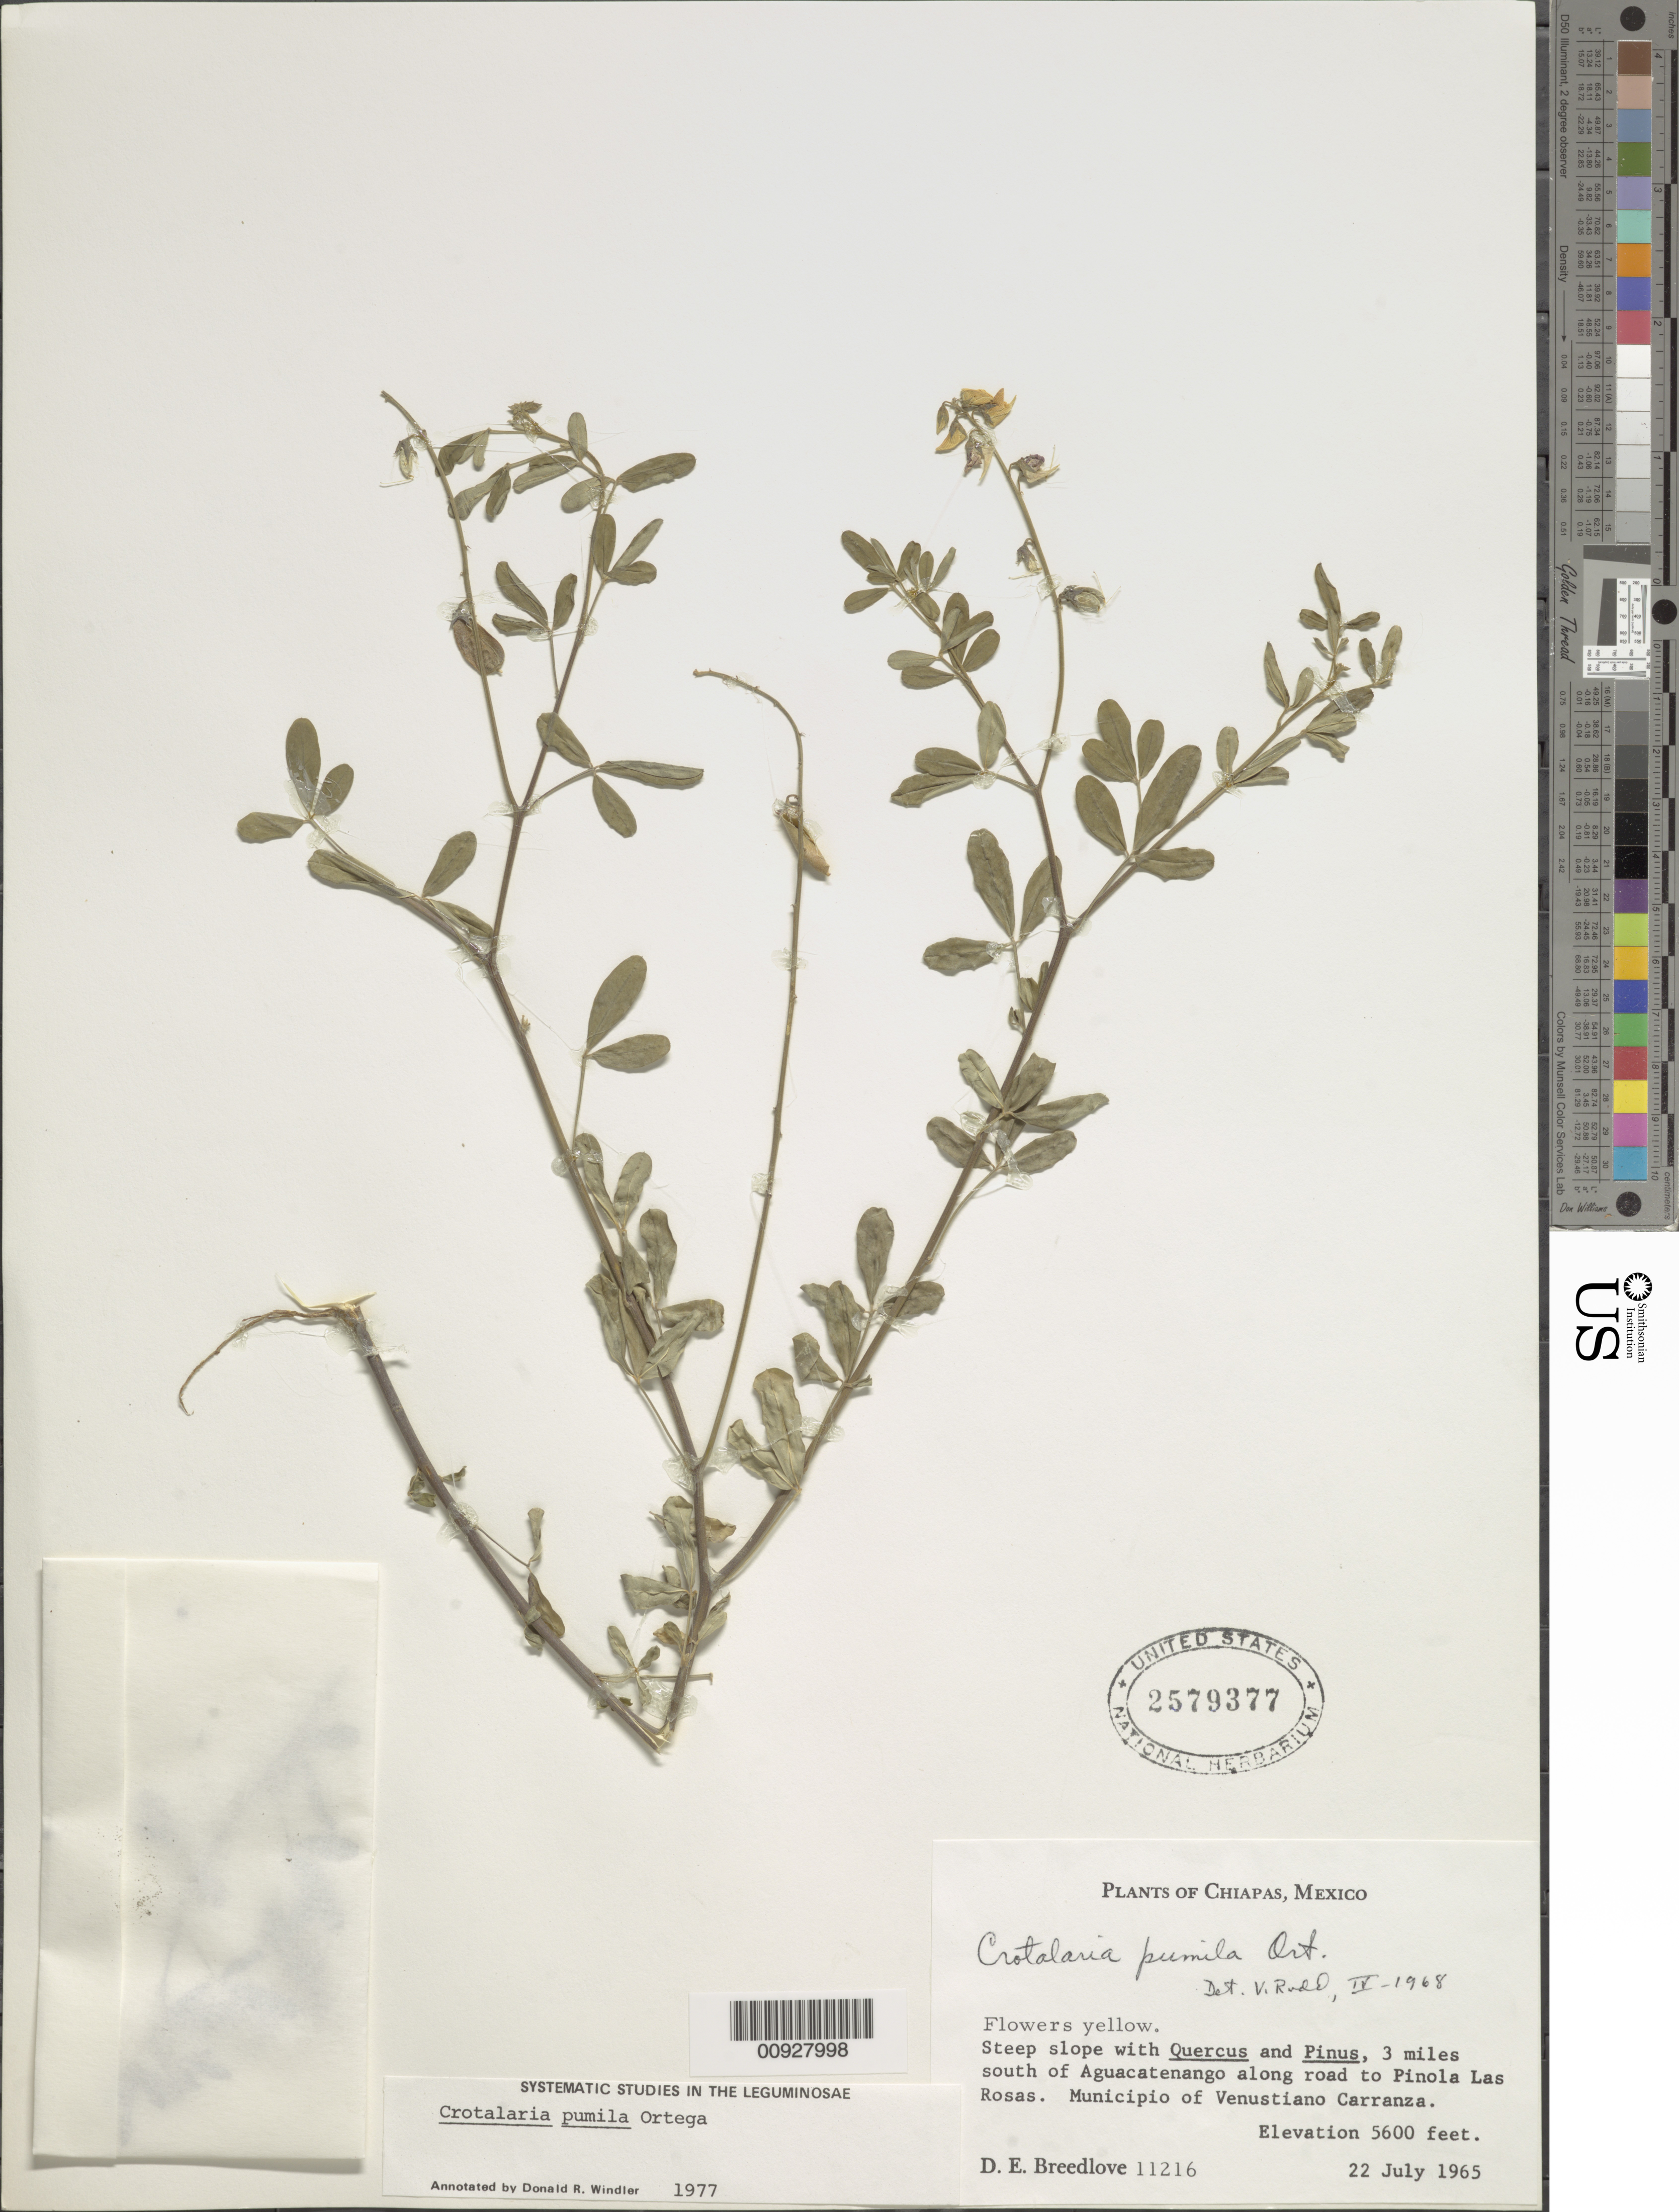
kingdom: Plantae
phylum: Tracheophyta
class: Magnoliopsida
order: Fabales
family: Fabaceae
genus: Crotalaria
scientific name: Crotalaria pumila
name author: Ortega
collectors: D. E. Breedlove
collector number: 11216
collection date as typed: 22 Jul 1965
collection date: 1965-07-22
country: Mexico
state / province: Chiapas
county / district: Venustiano Carranza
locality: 3 miles south of Aguacatenango along road to Pinola Las Rosas, Municipio of Venustiano Carranza, Chiapas.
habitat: Steep slope with Quercus and Pinus.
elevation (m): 1707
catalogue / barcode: US 2579377